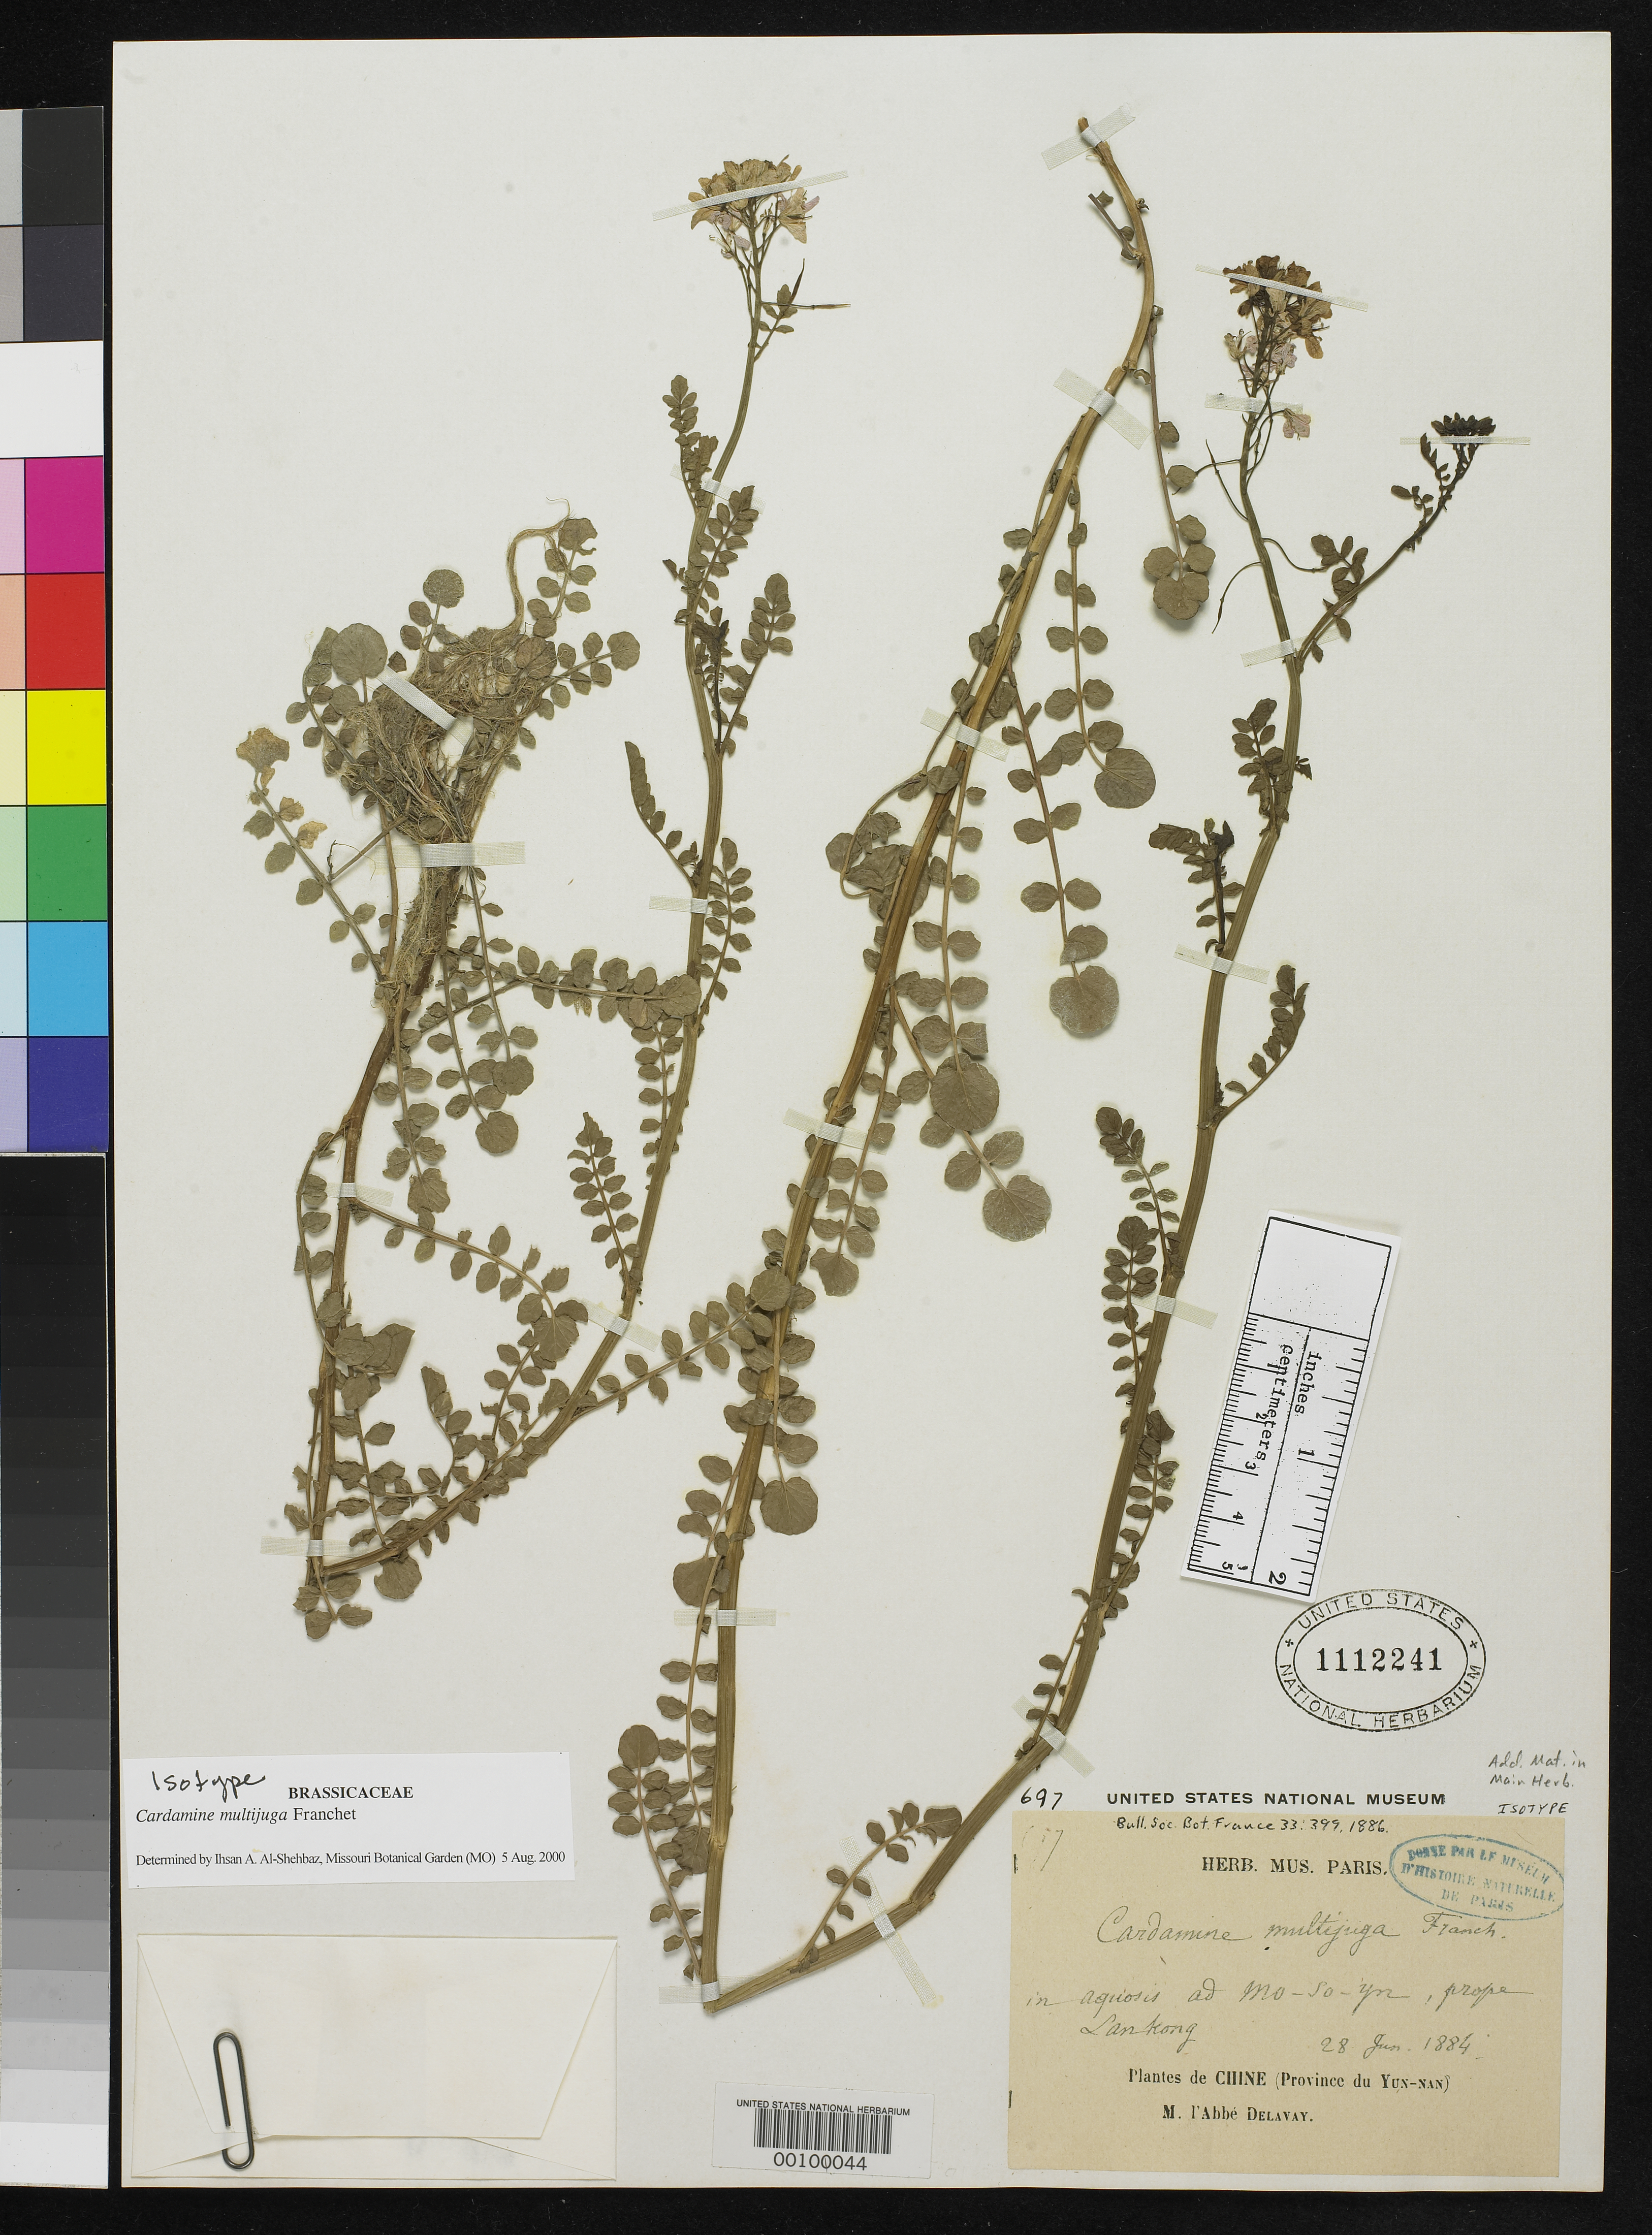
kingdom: Plantae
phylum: Tracheophyta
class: Magnoliopsida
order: Brassicales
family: Brassicaceae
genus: Cardamine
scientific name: Cardamine multijuga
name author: Franch.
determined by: Al-Shehbaz, I. A., (MO), Missouri Botanical Garden (UNITED STATES)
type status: Isotype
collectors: P. Delavay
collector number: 697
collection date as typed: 28 Jun 1884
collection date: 1884-06-28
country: China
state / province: Yunnan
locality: Aquosus ad Mo-so-yor, prope Lankong.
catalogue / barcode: US 1112241